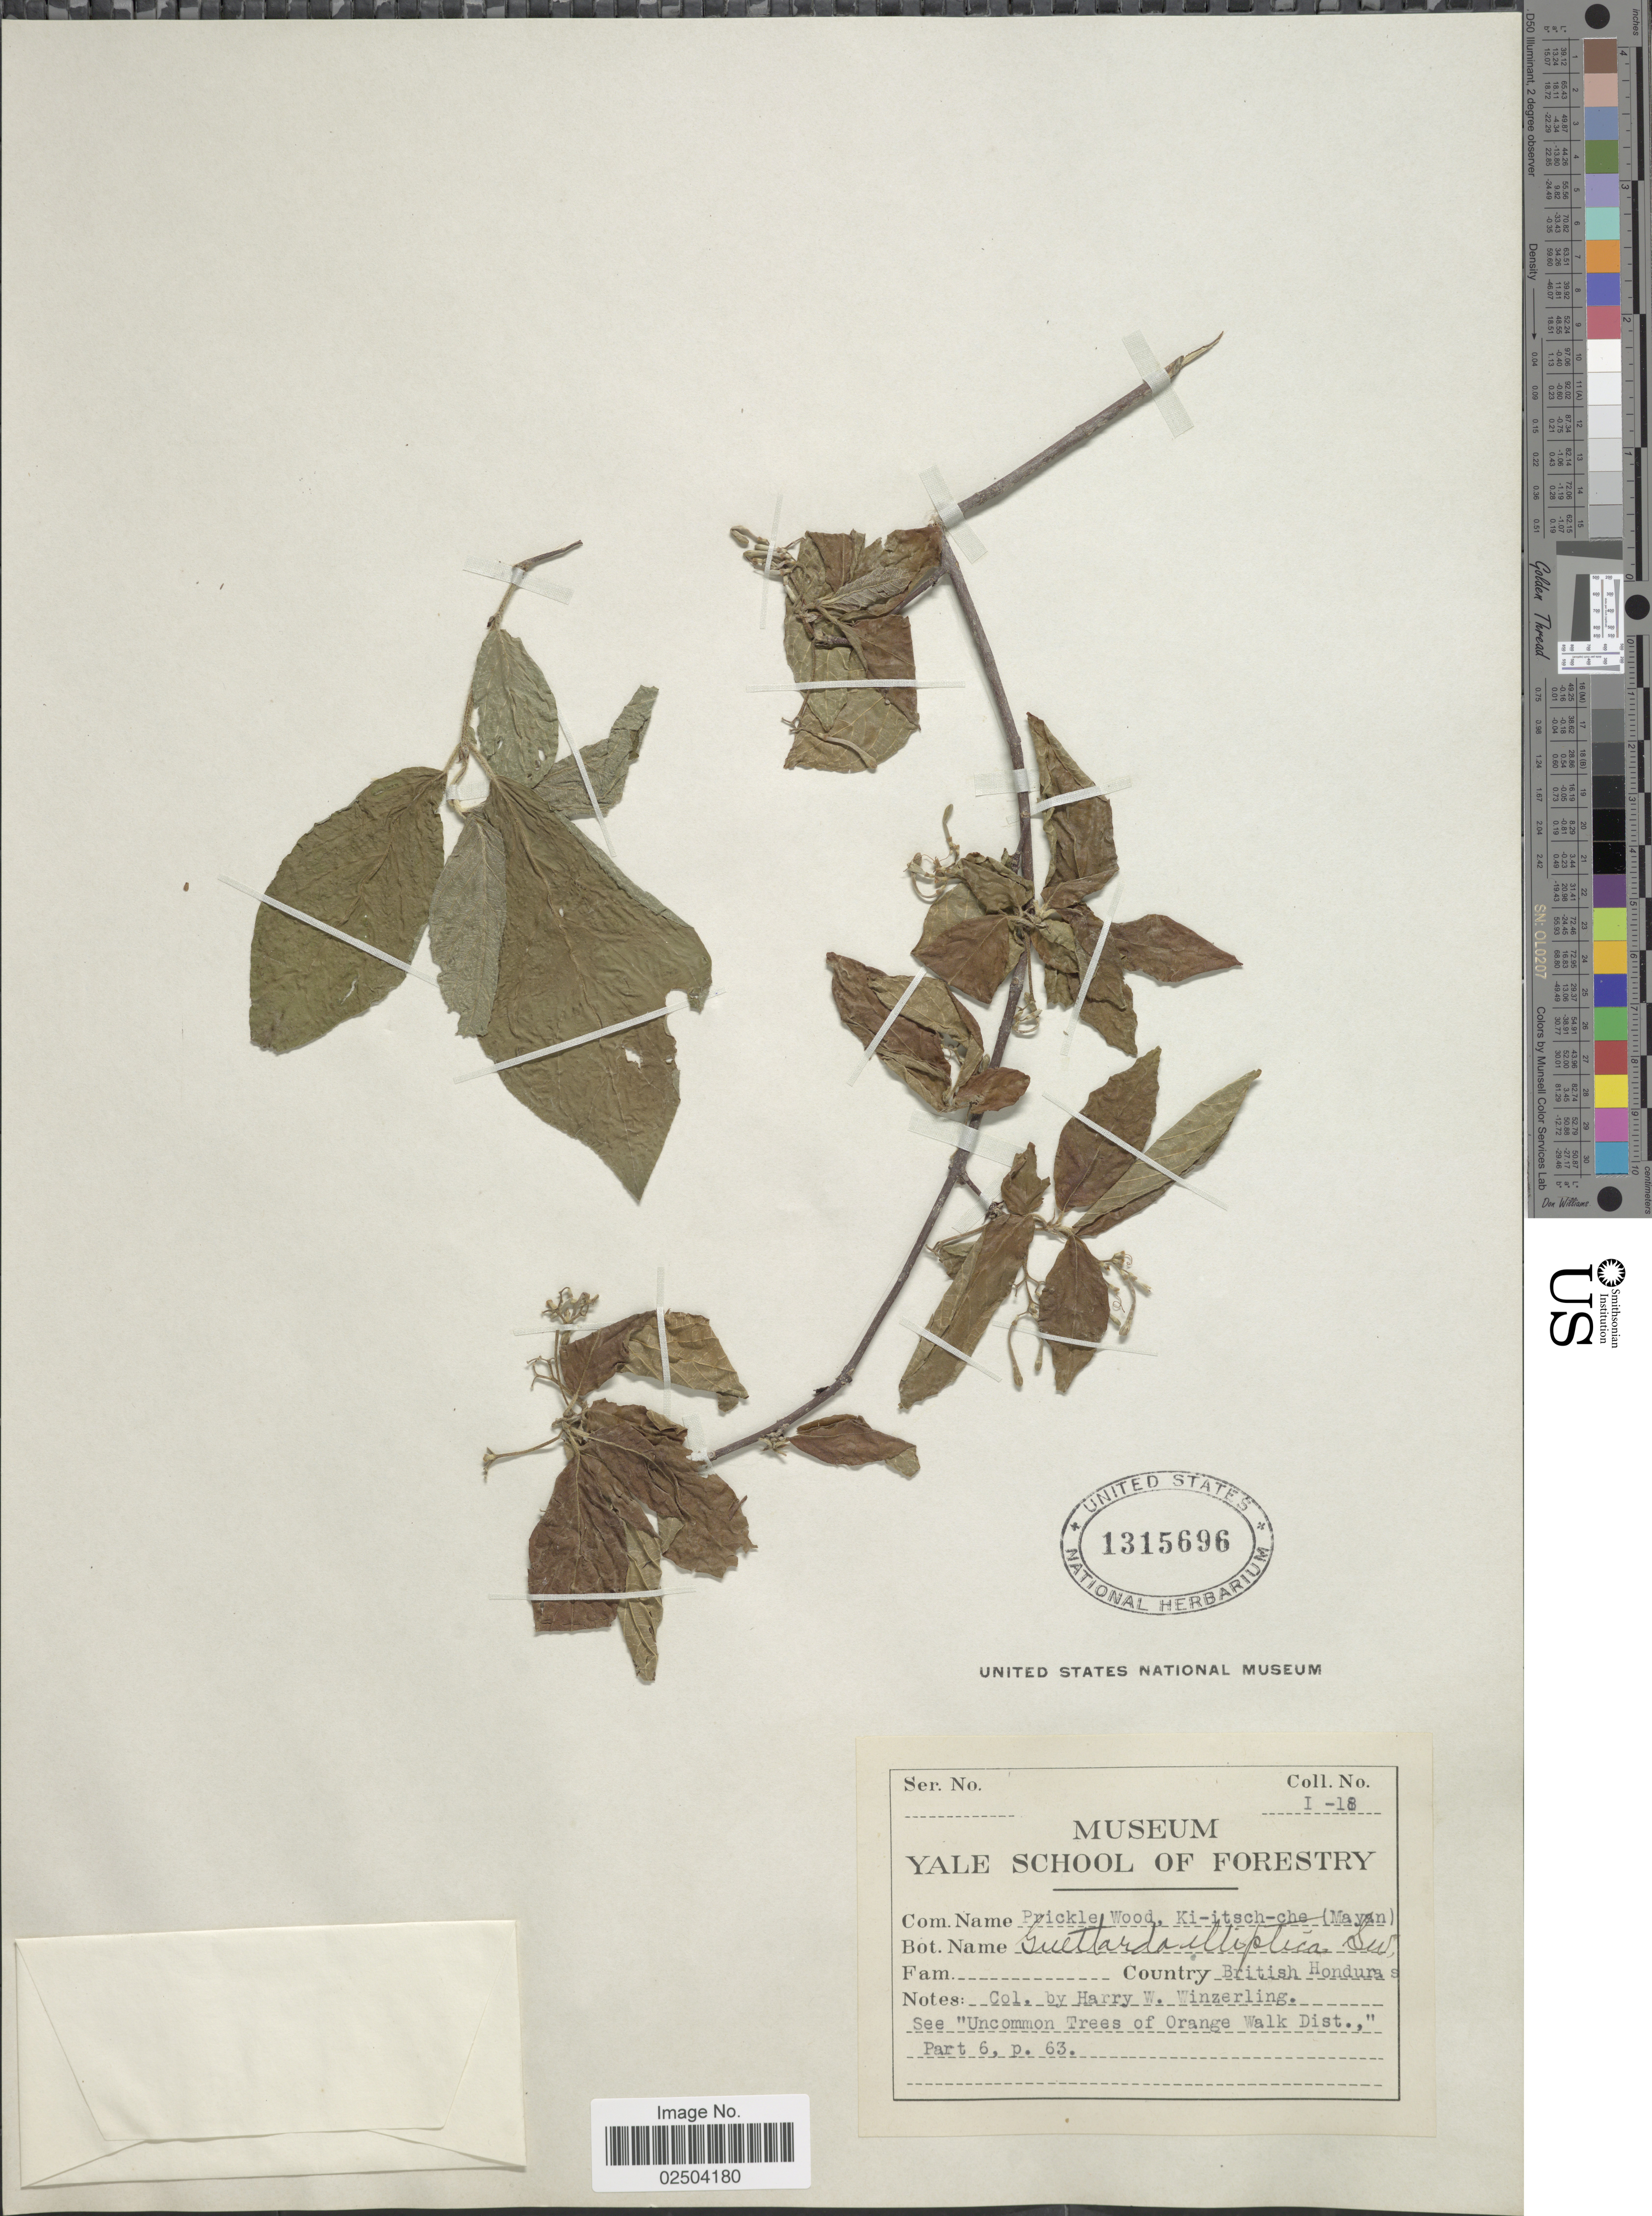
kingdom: Plantae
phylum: Tracheophyta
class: Magnoliopsida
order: Gentianales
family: Rubiaceae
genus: Guettarda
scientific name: Guettarda elliptica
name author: Sw.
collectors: H. Winzerling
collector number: I-18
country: Belize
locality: British Honduras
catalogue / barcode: US 1315696